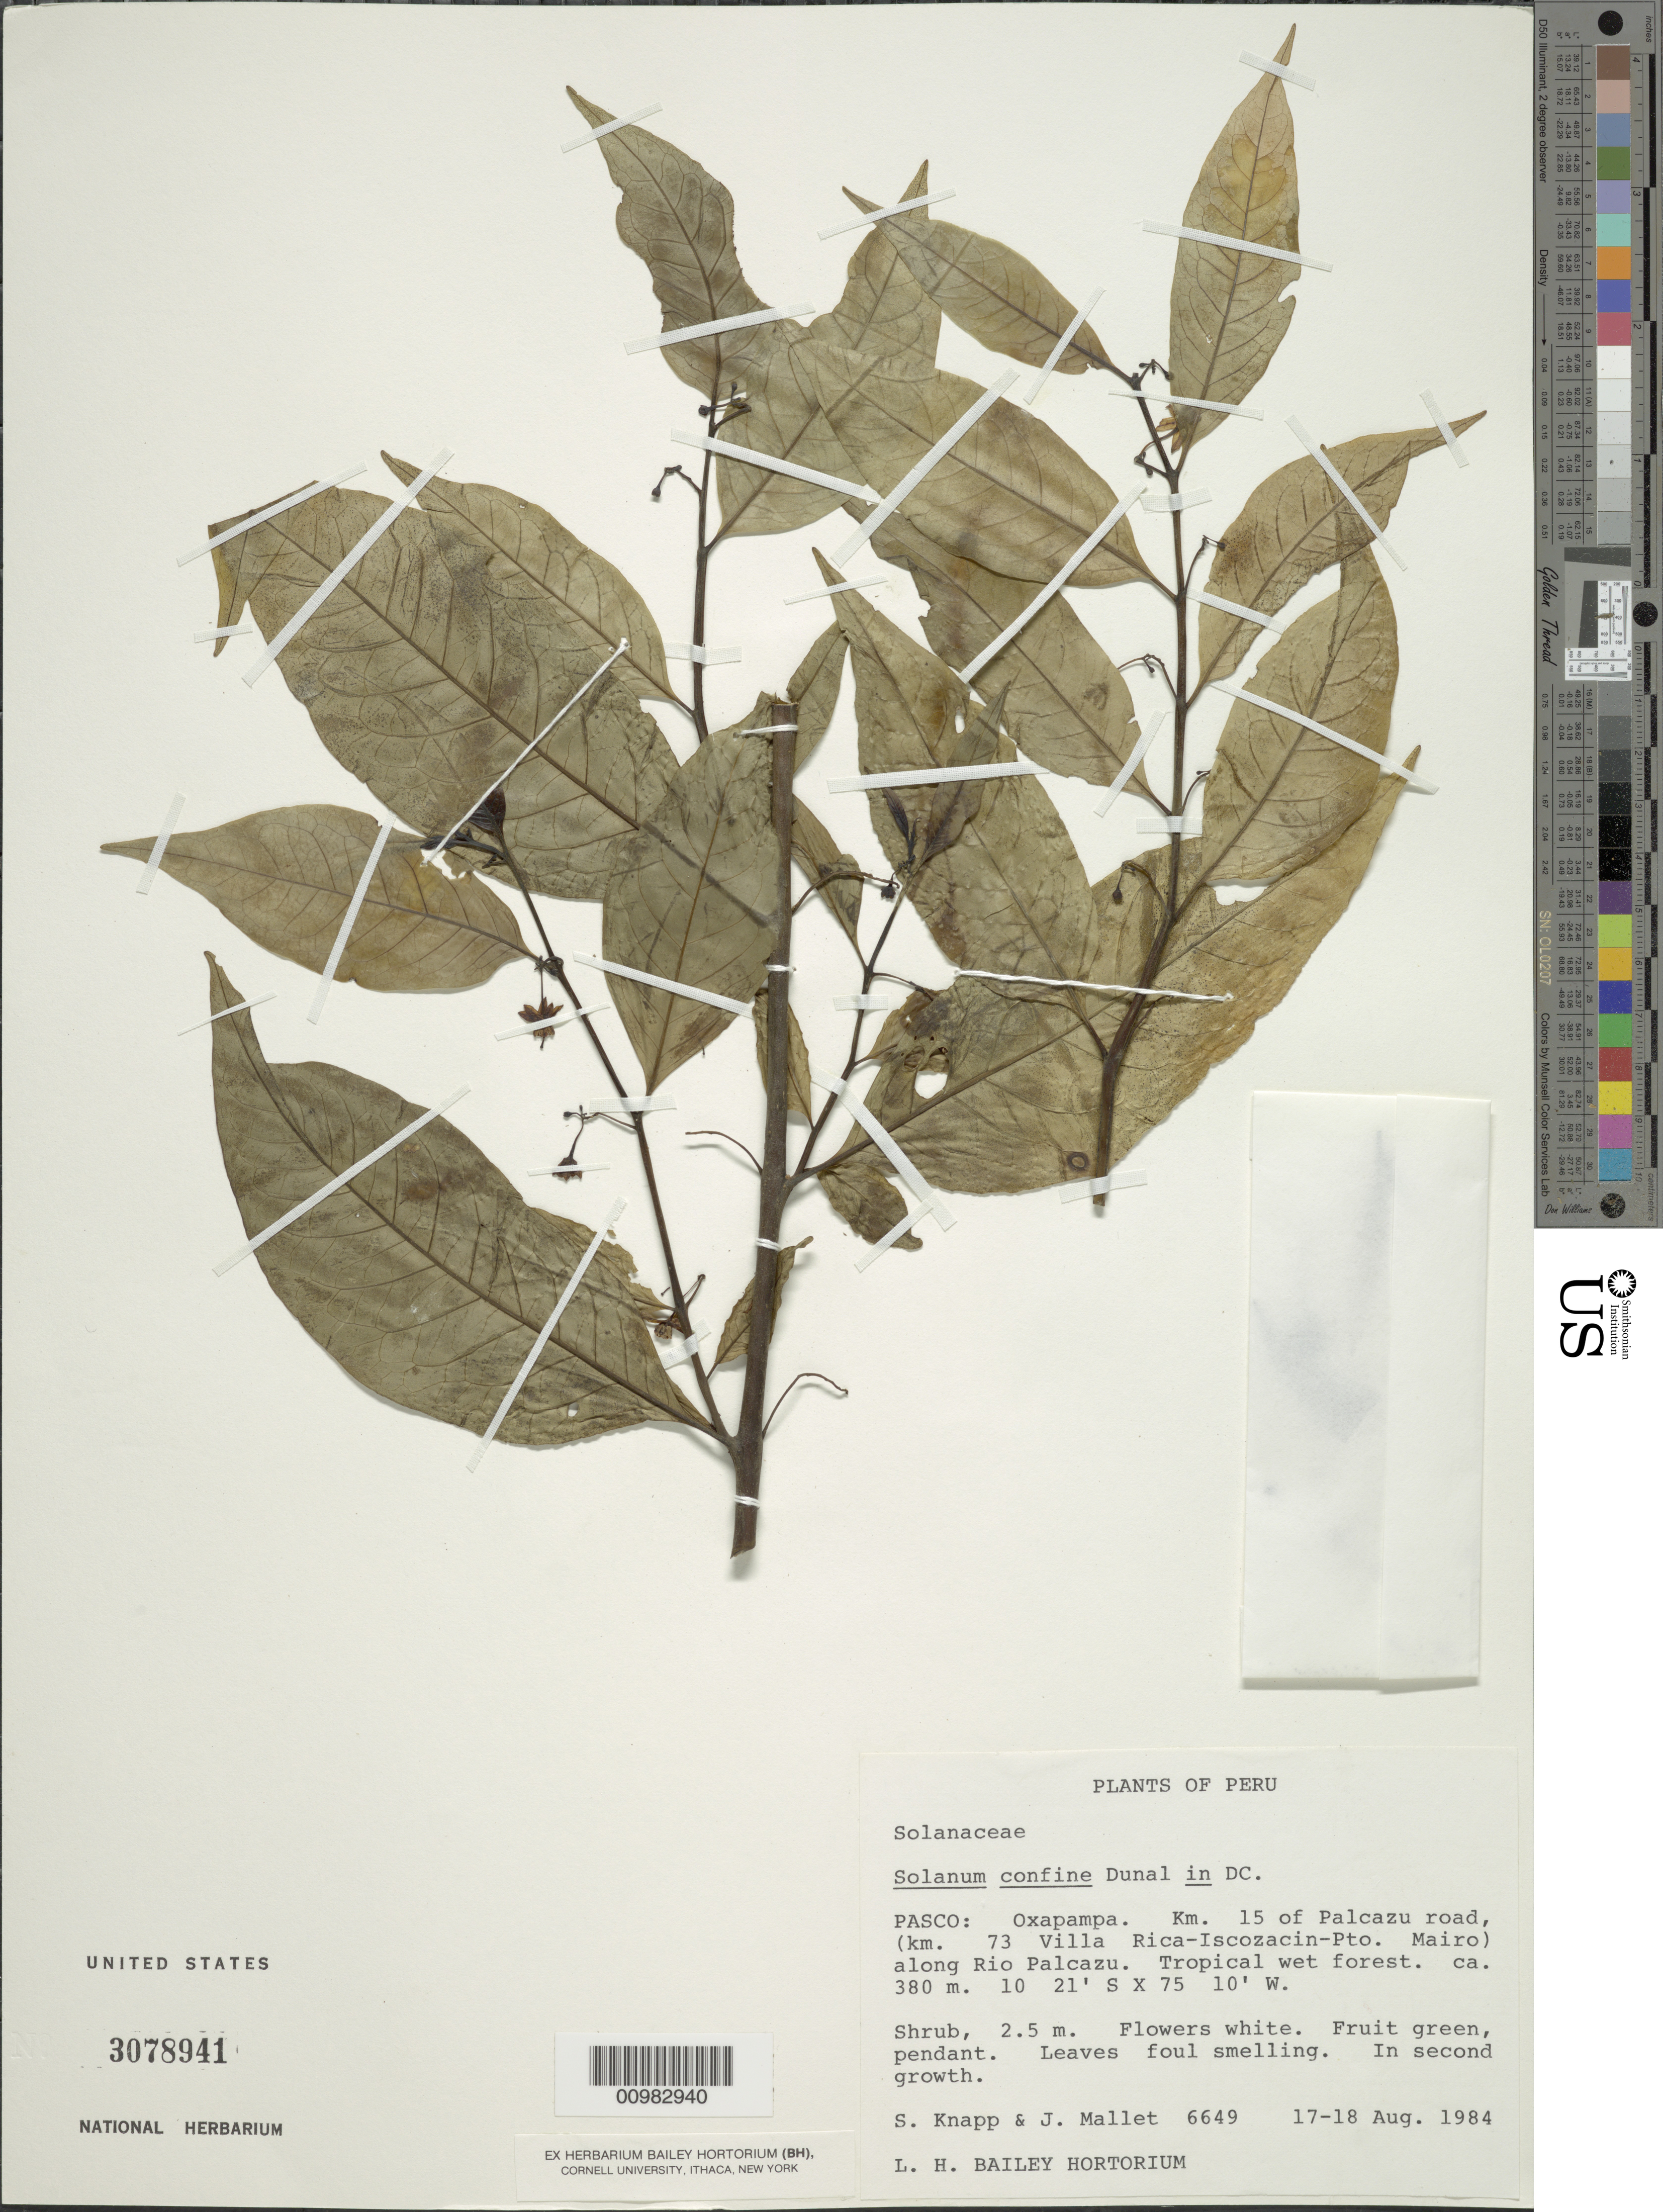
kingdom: Plantae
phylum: Tracheophyta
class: Magnoliopsida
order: Solanales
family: Solanaceae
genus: Solanum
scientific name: Solanum confine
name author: Dunal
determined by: Knapp, S. D.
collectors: S. Knapp & J. Mallet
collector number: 6649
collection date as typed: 17 Aug 1984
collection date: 1984-08-17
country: Peru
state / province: Pasco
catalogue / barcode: US 3078941